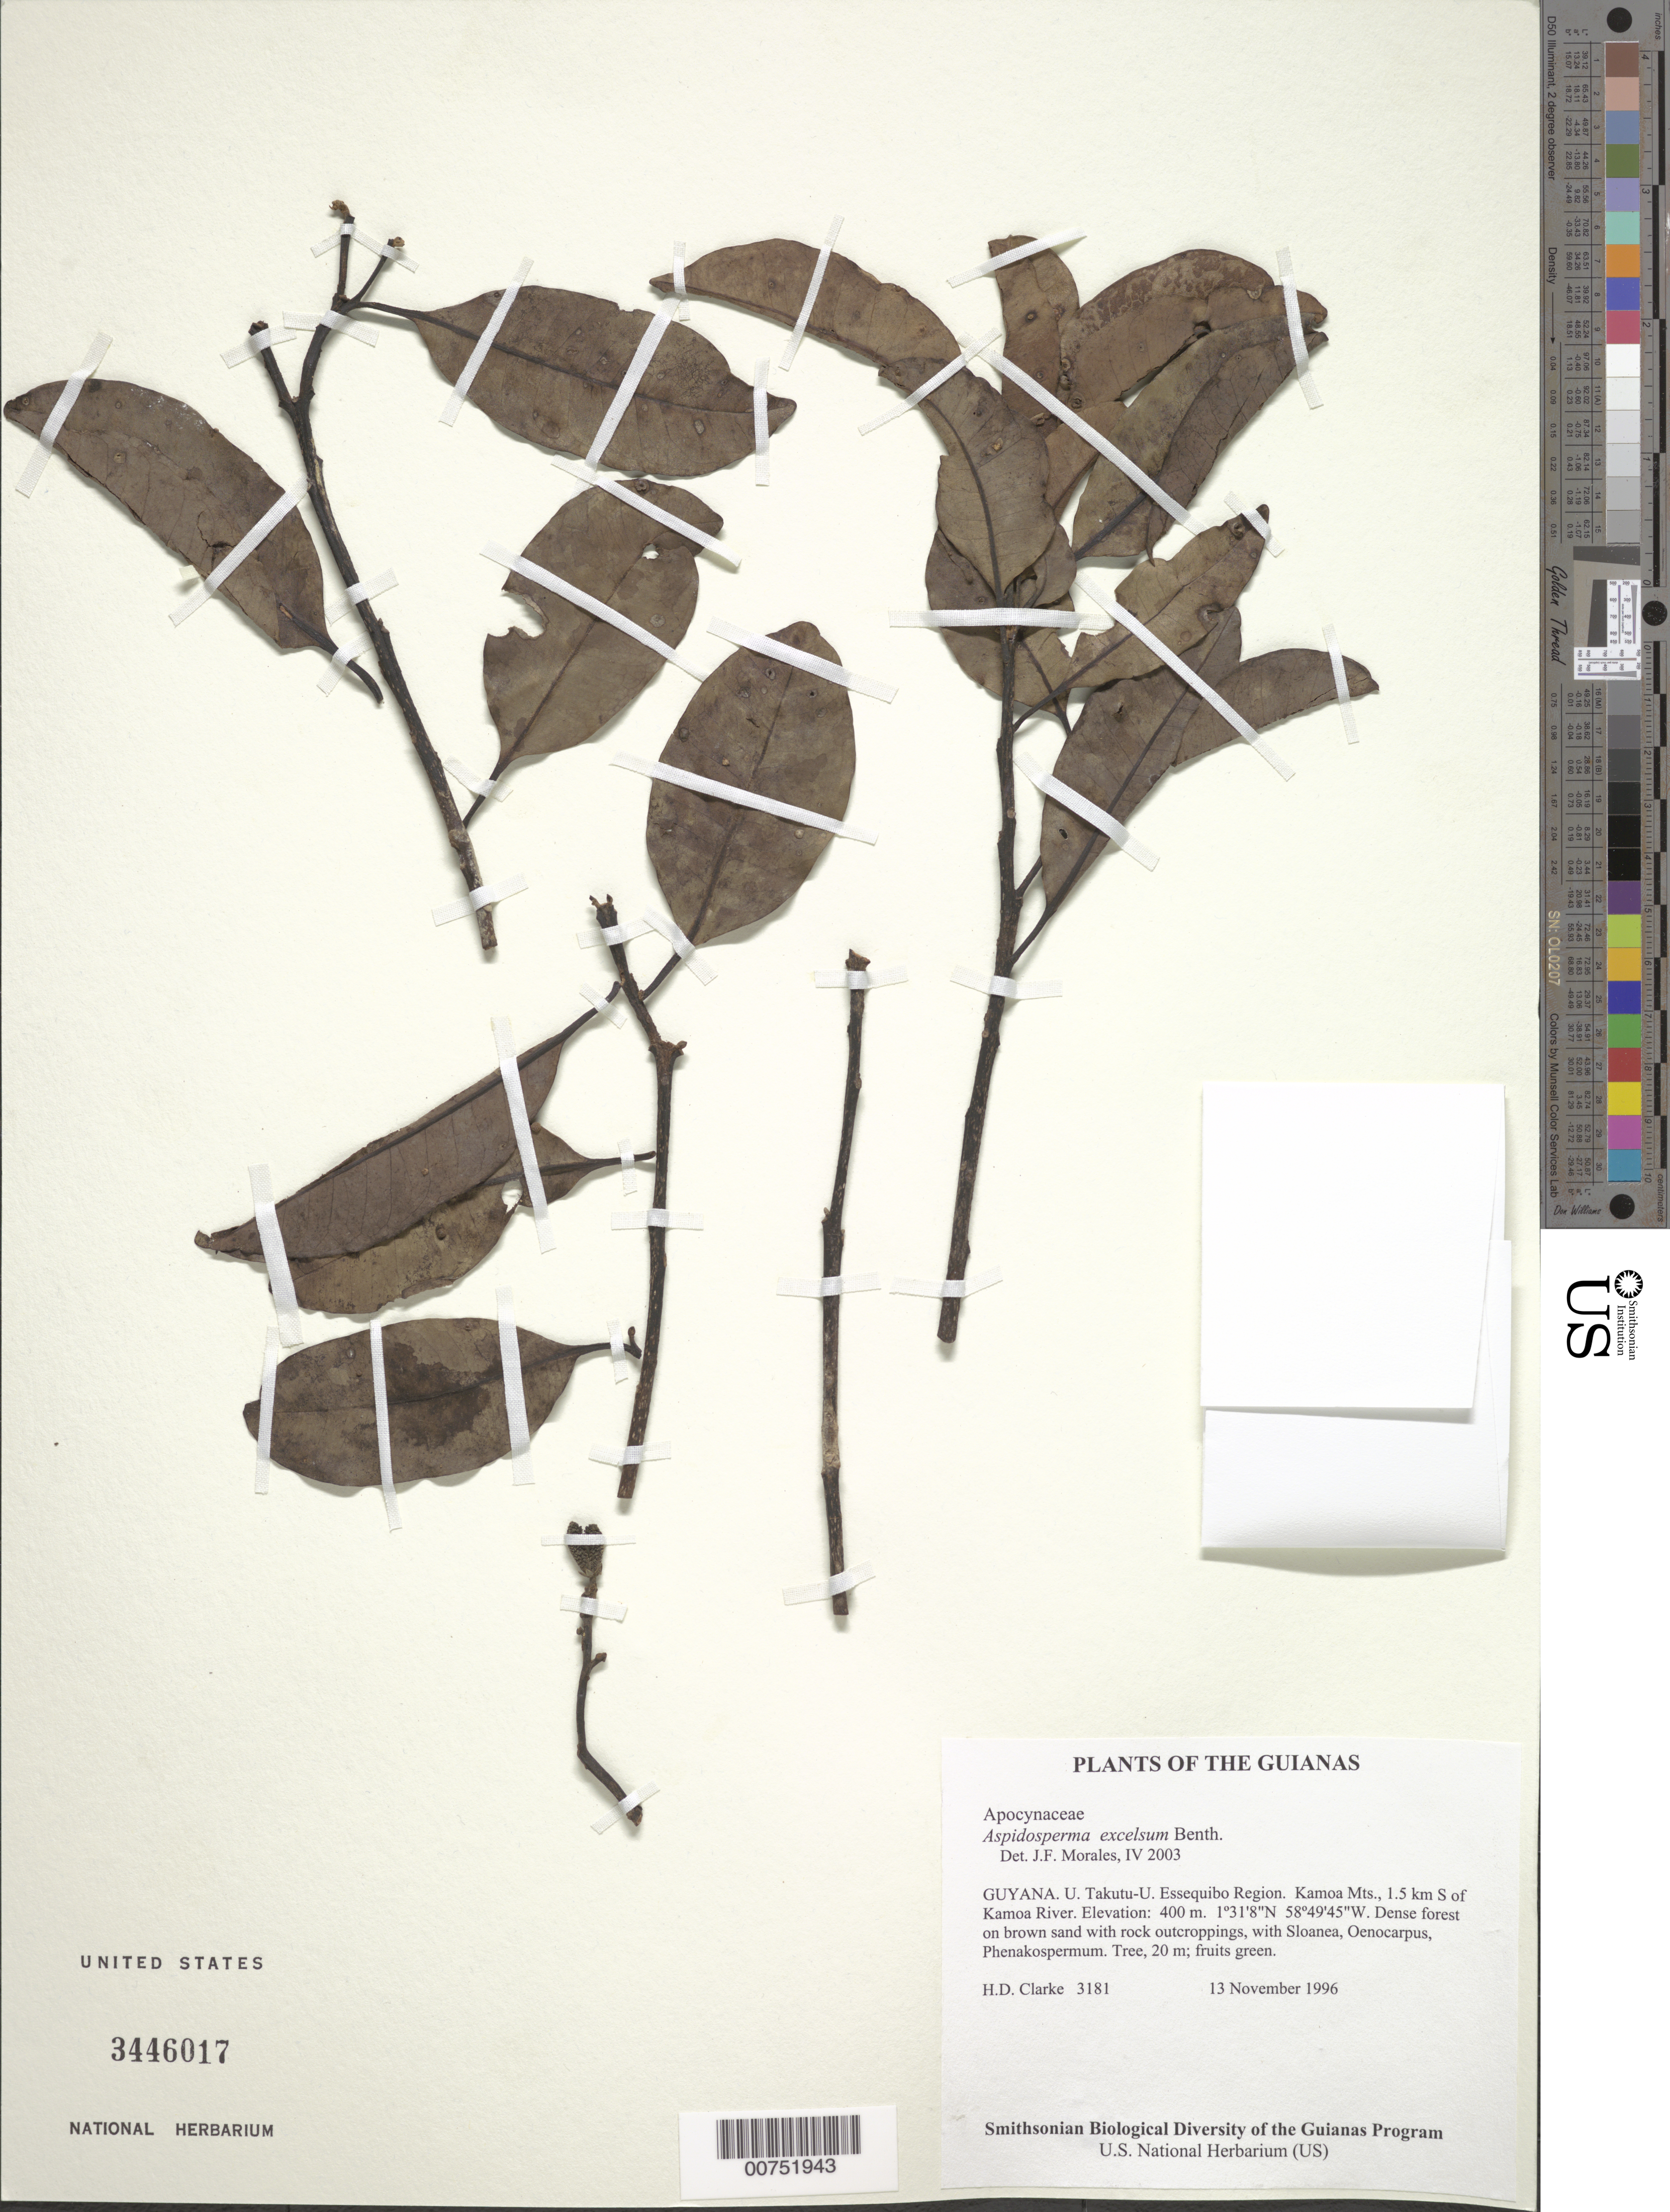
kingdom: Plantae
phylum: Tracheophyta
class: Magnoliopsida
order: Gentianales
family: Apocynaceae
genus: Aspidosperma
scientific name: Aspidosperma excelsum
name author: Benth.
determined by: Morales, J. F.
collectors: H. D. Clarke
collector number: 3181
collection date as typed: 13 November 1996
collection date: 1996-11-13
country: Guyana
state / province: U. Takutu-U. Essequibo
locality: Kamoa Mts., 1.5 km S of Kamoa River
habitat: Dense forest on brown sand with rock outcroppings, with Sloanea, Oenocarpus, Phenakospermum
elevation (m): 400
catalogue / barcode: US 3446017